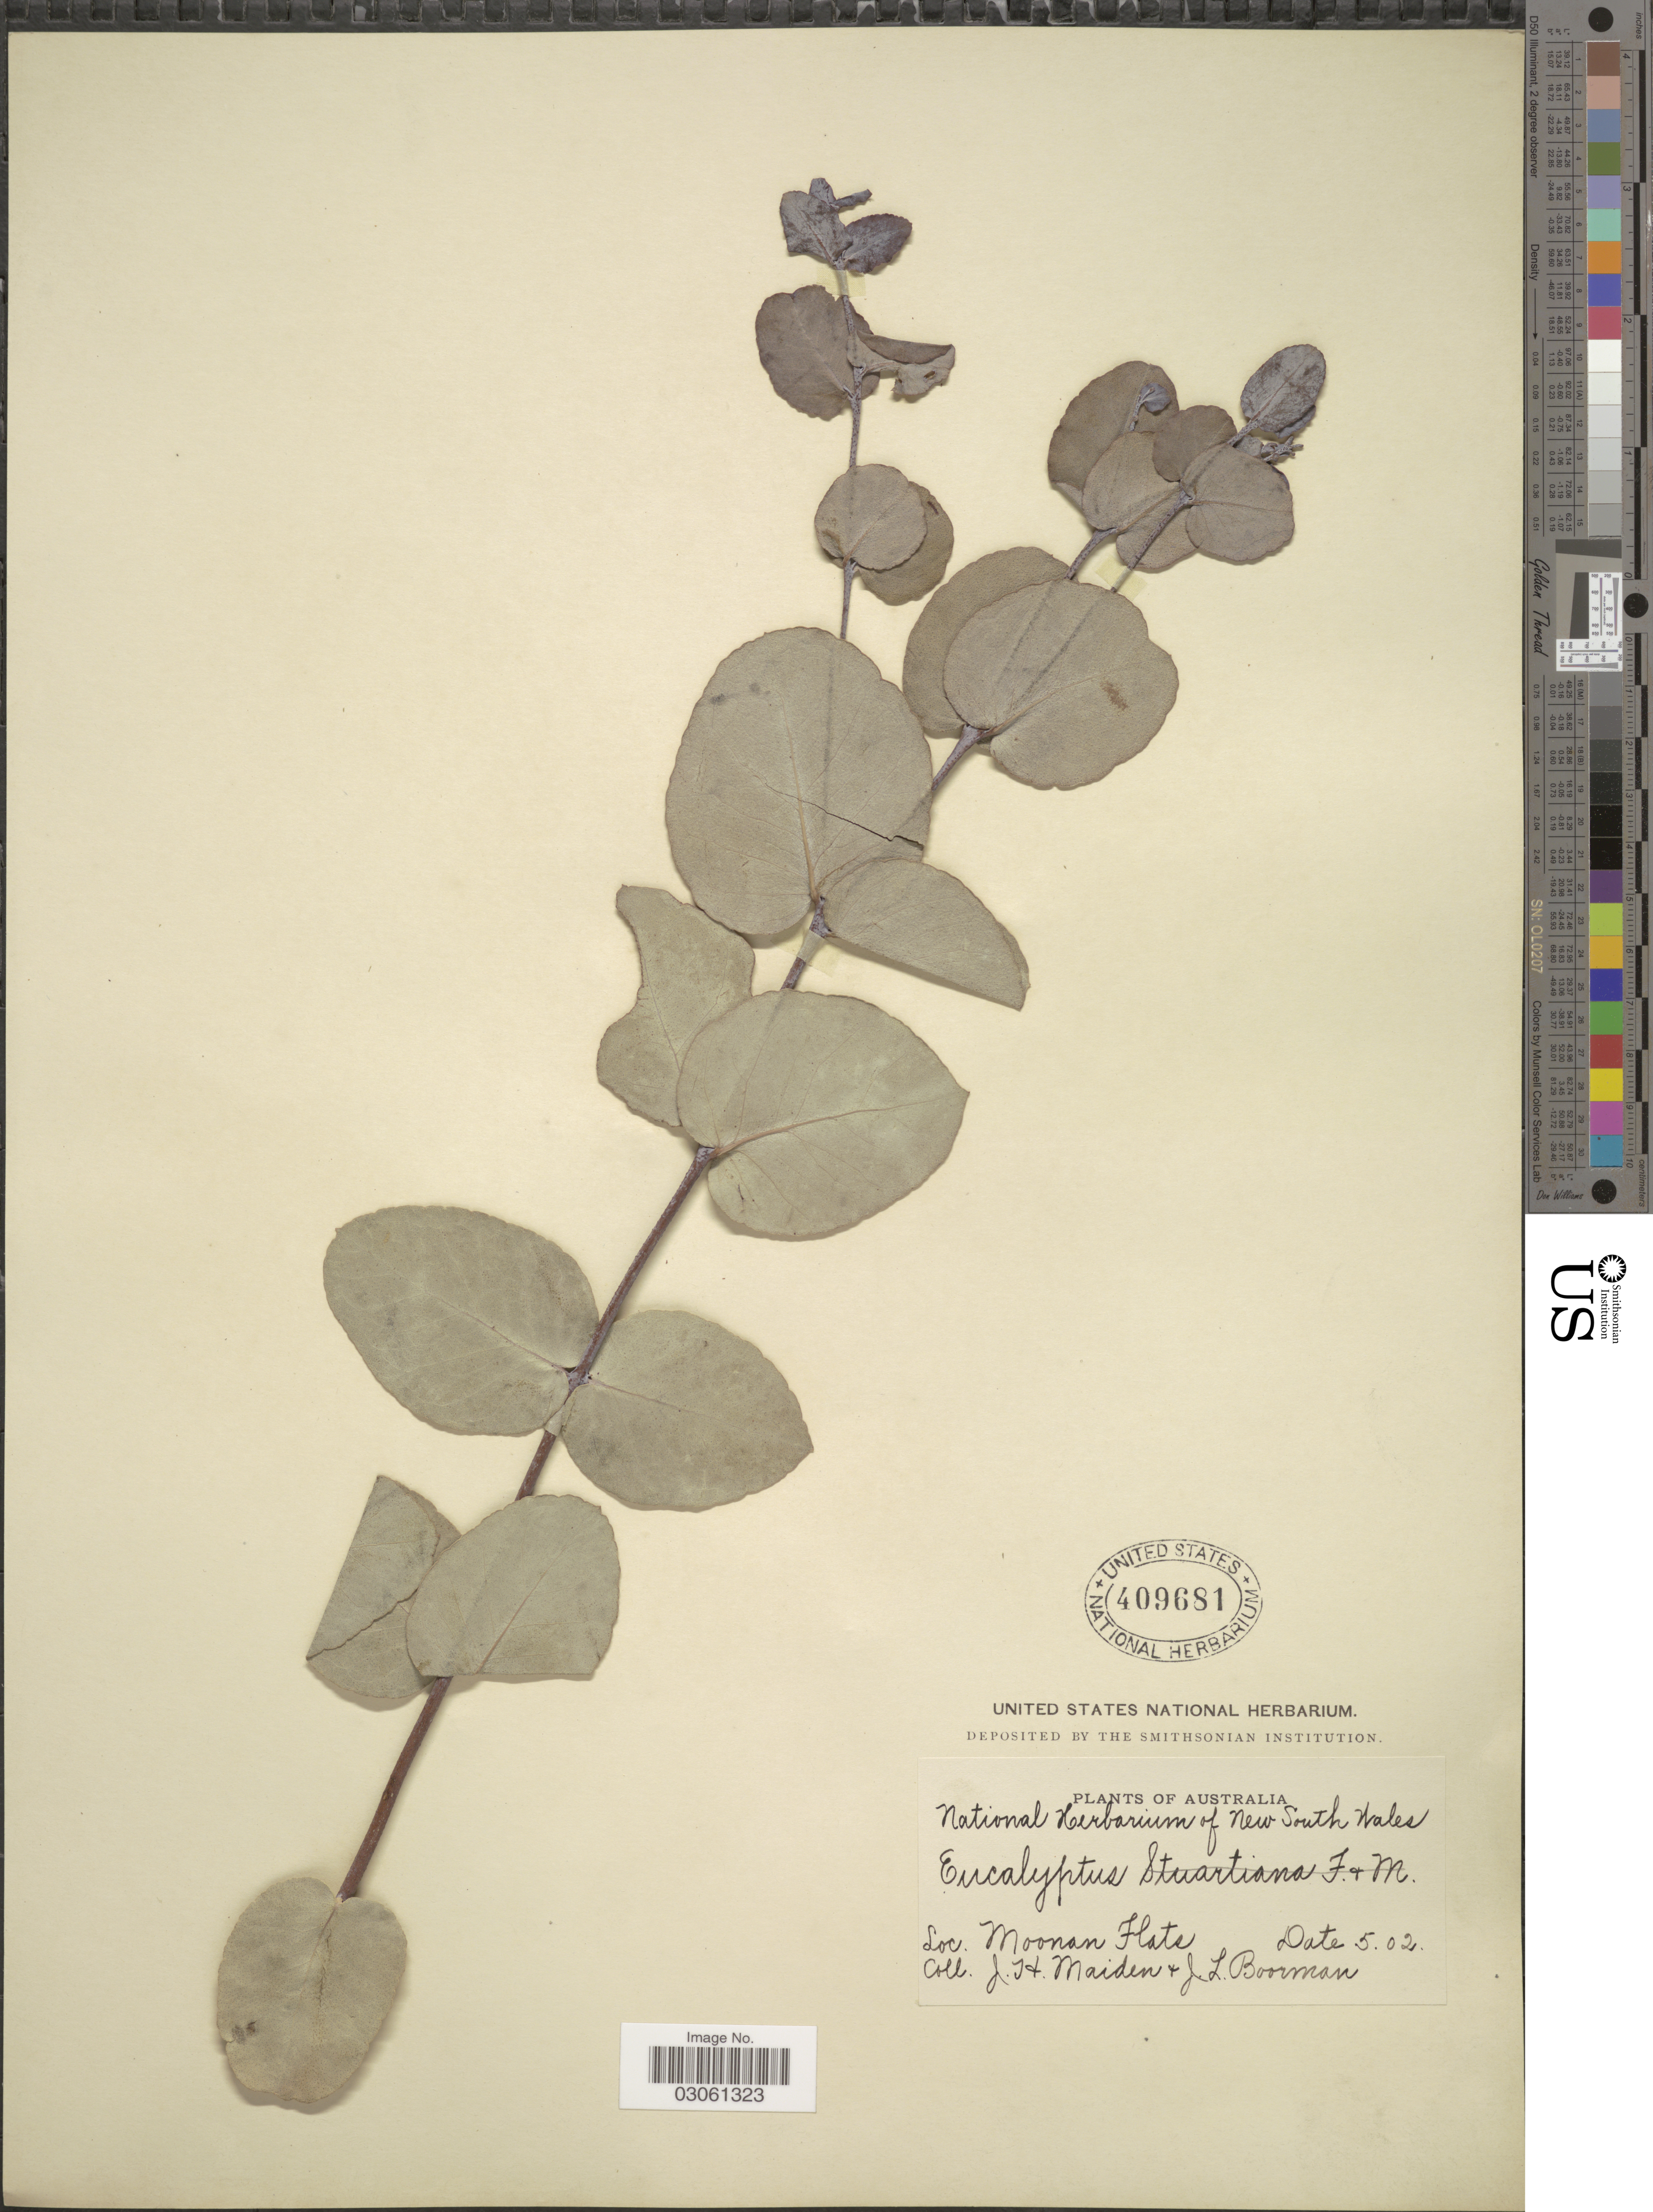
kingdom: Plantae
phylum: Tracheophyta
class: Magnoliopsida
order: Myrtales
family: Myrtaceae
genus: Eucalyptus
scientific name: Eucalyptus gunnii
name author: Hook. f.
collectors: J. Maiden & J. Boorman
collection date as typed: Transcribed d/m/y: /5/2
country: Australia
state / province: New South Wales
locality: Moonan Flats.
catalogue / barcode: US 409681